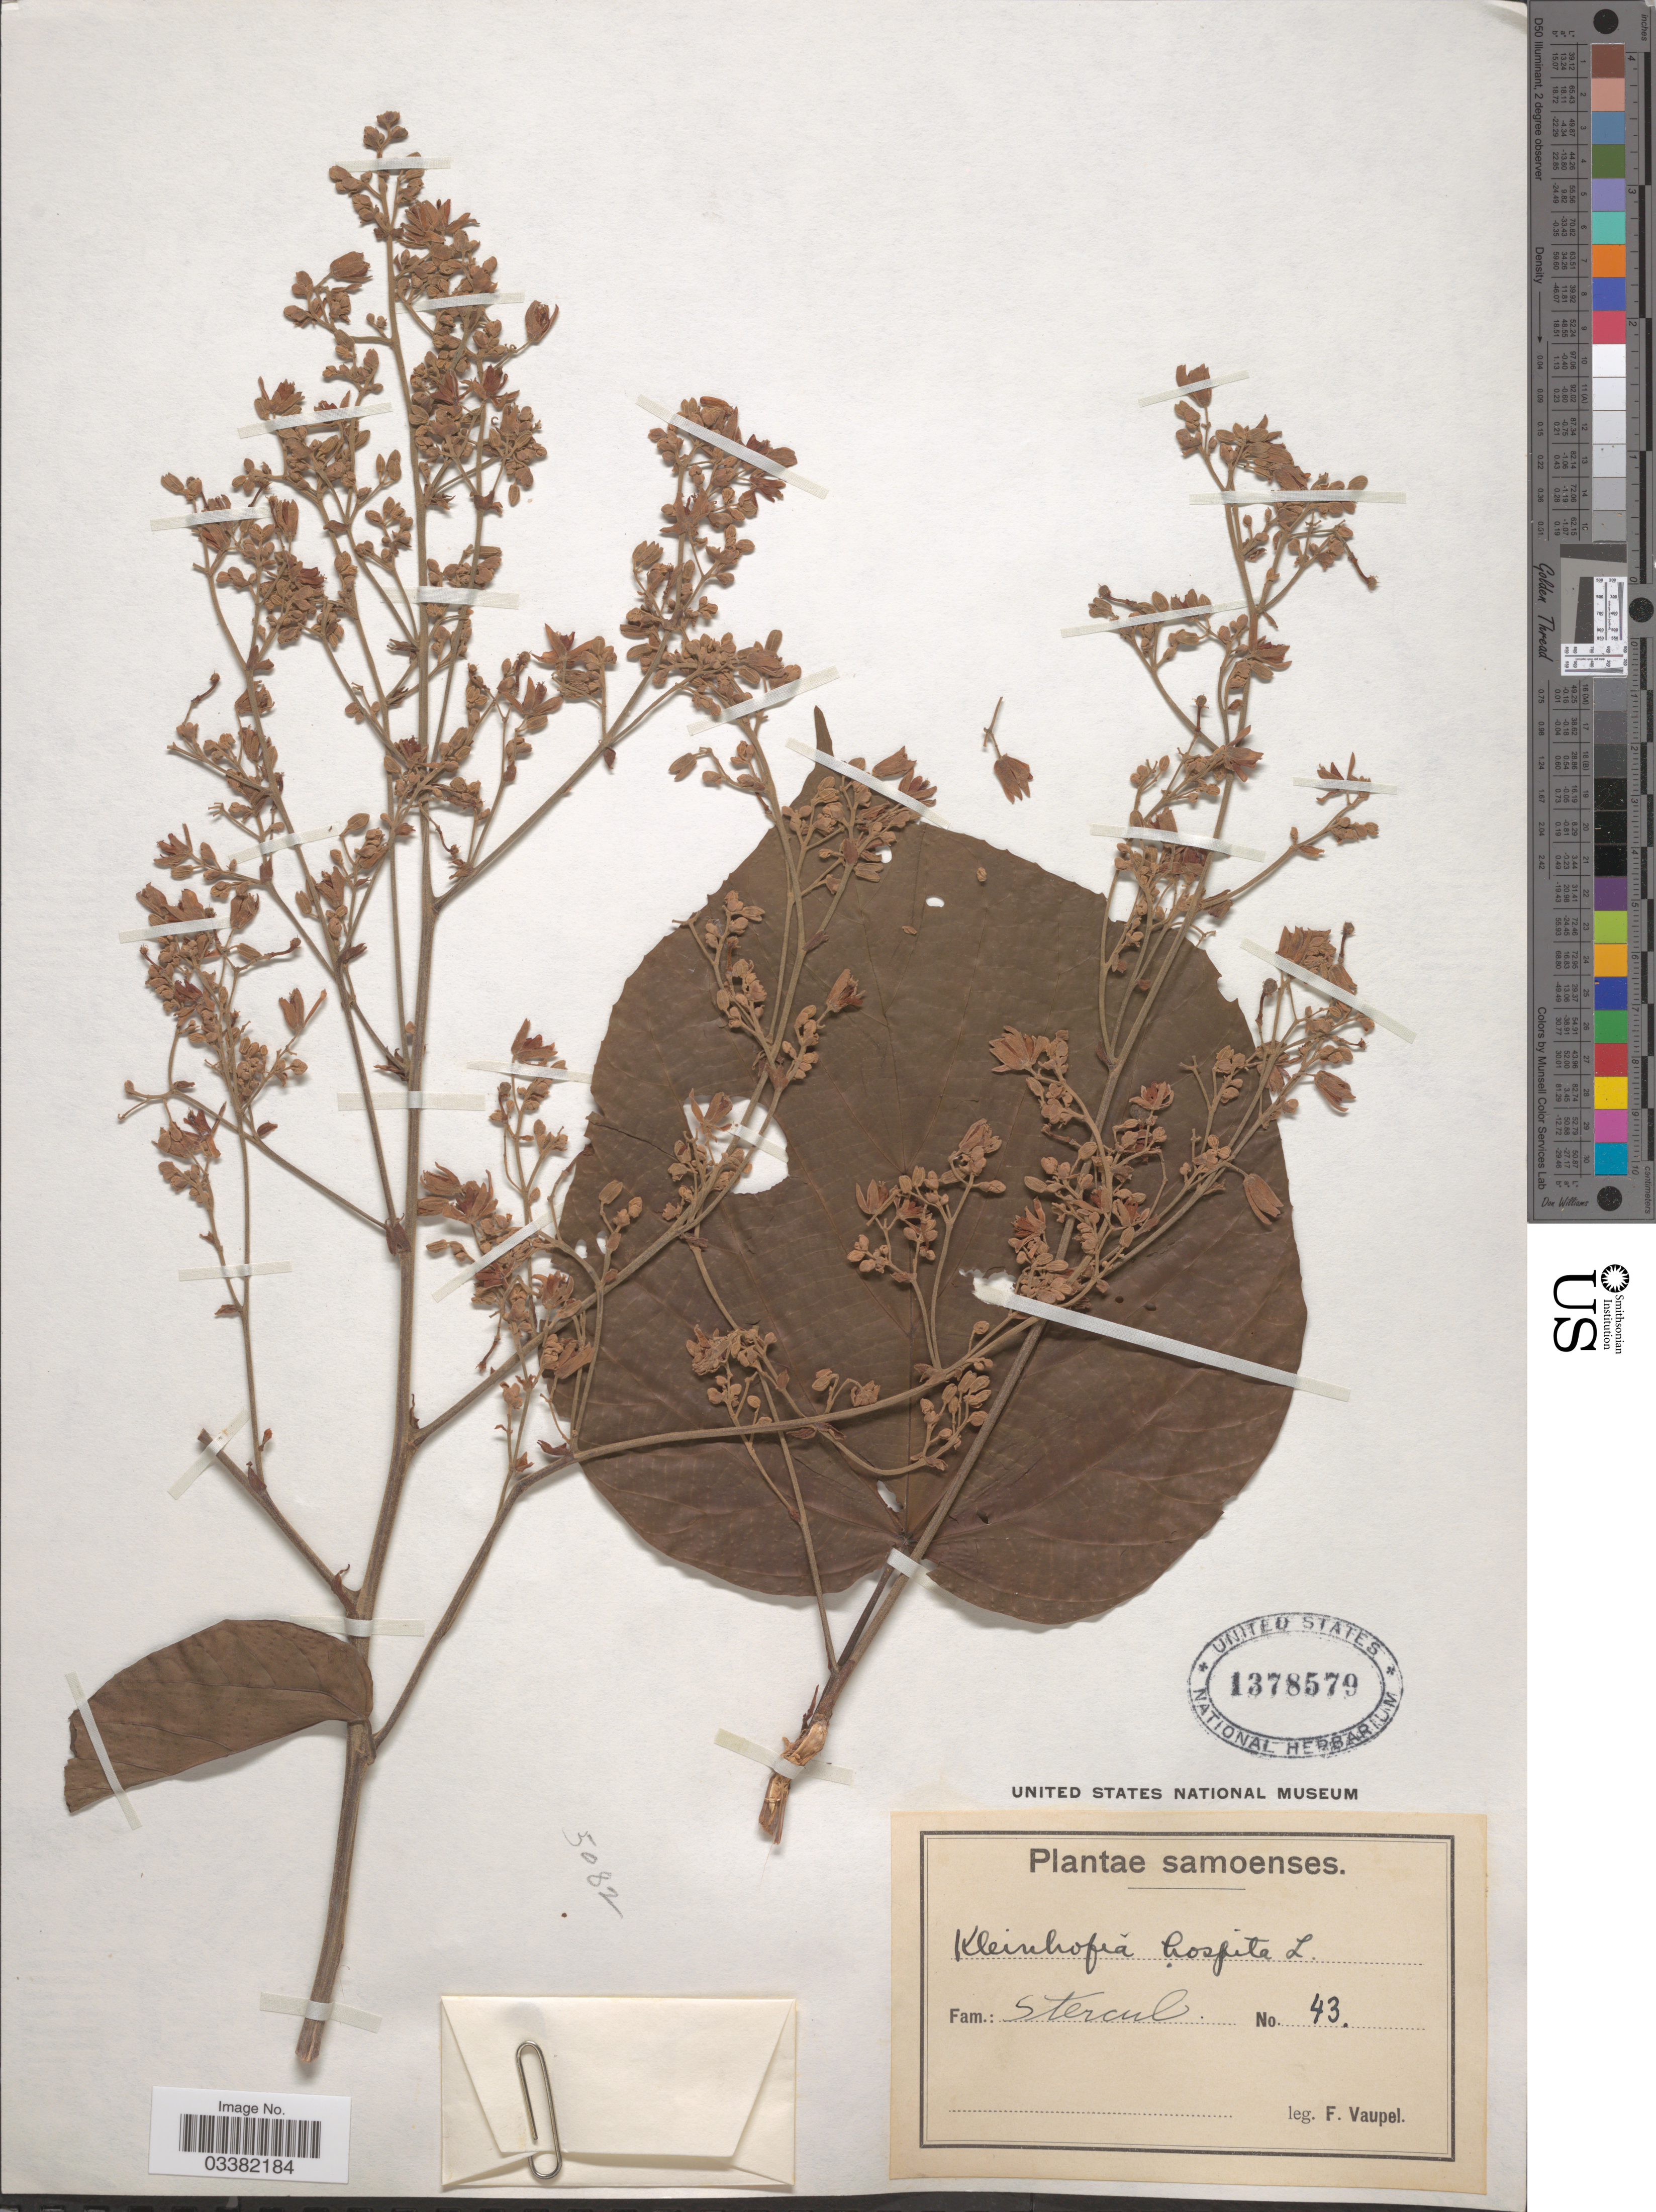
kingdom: Plantae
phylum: Tracheophyta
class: Magnoliopsida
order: Malvales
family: Malvaceae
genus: Kleinhovia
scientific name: Kleinhovia hospita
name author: L.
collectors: F. Vaupel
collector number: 43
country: Samoa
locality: Samoenses.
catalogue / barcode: US 1378579